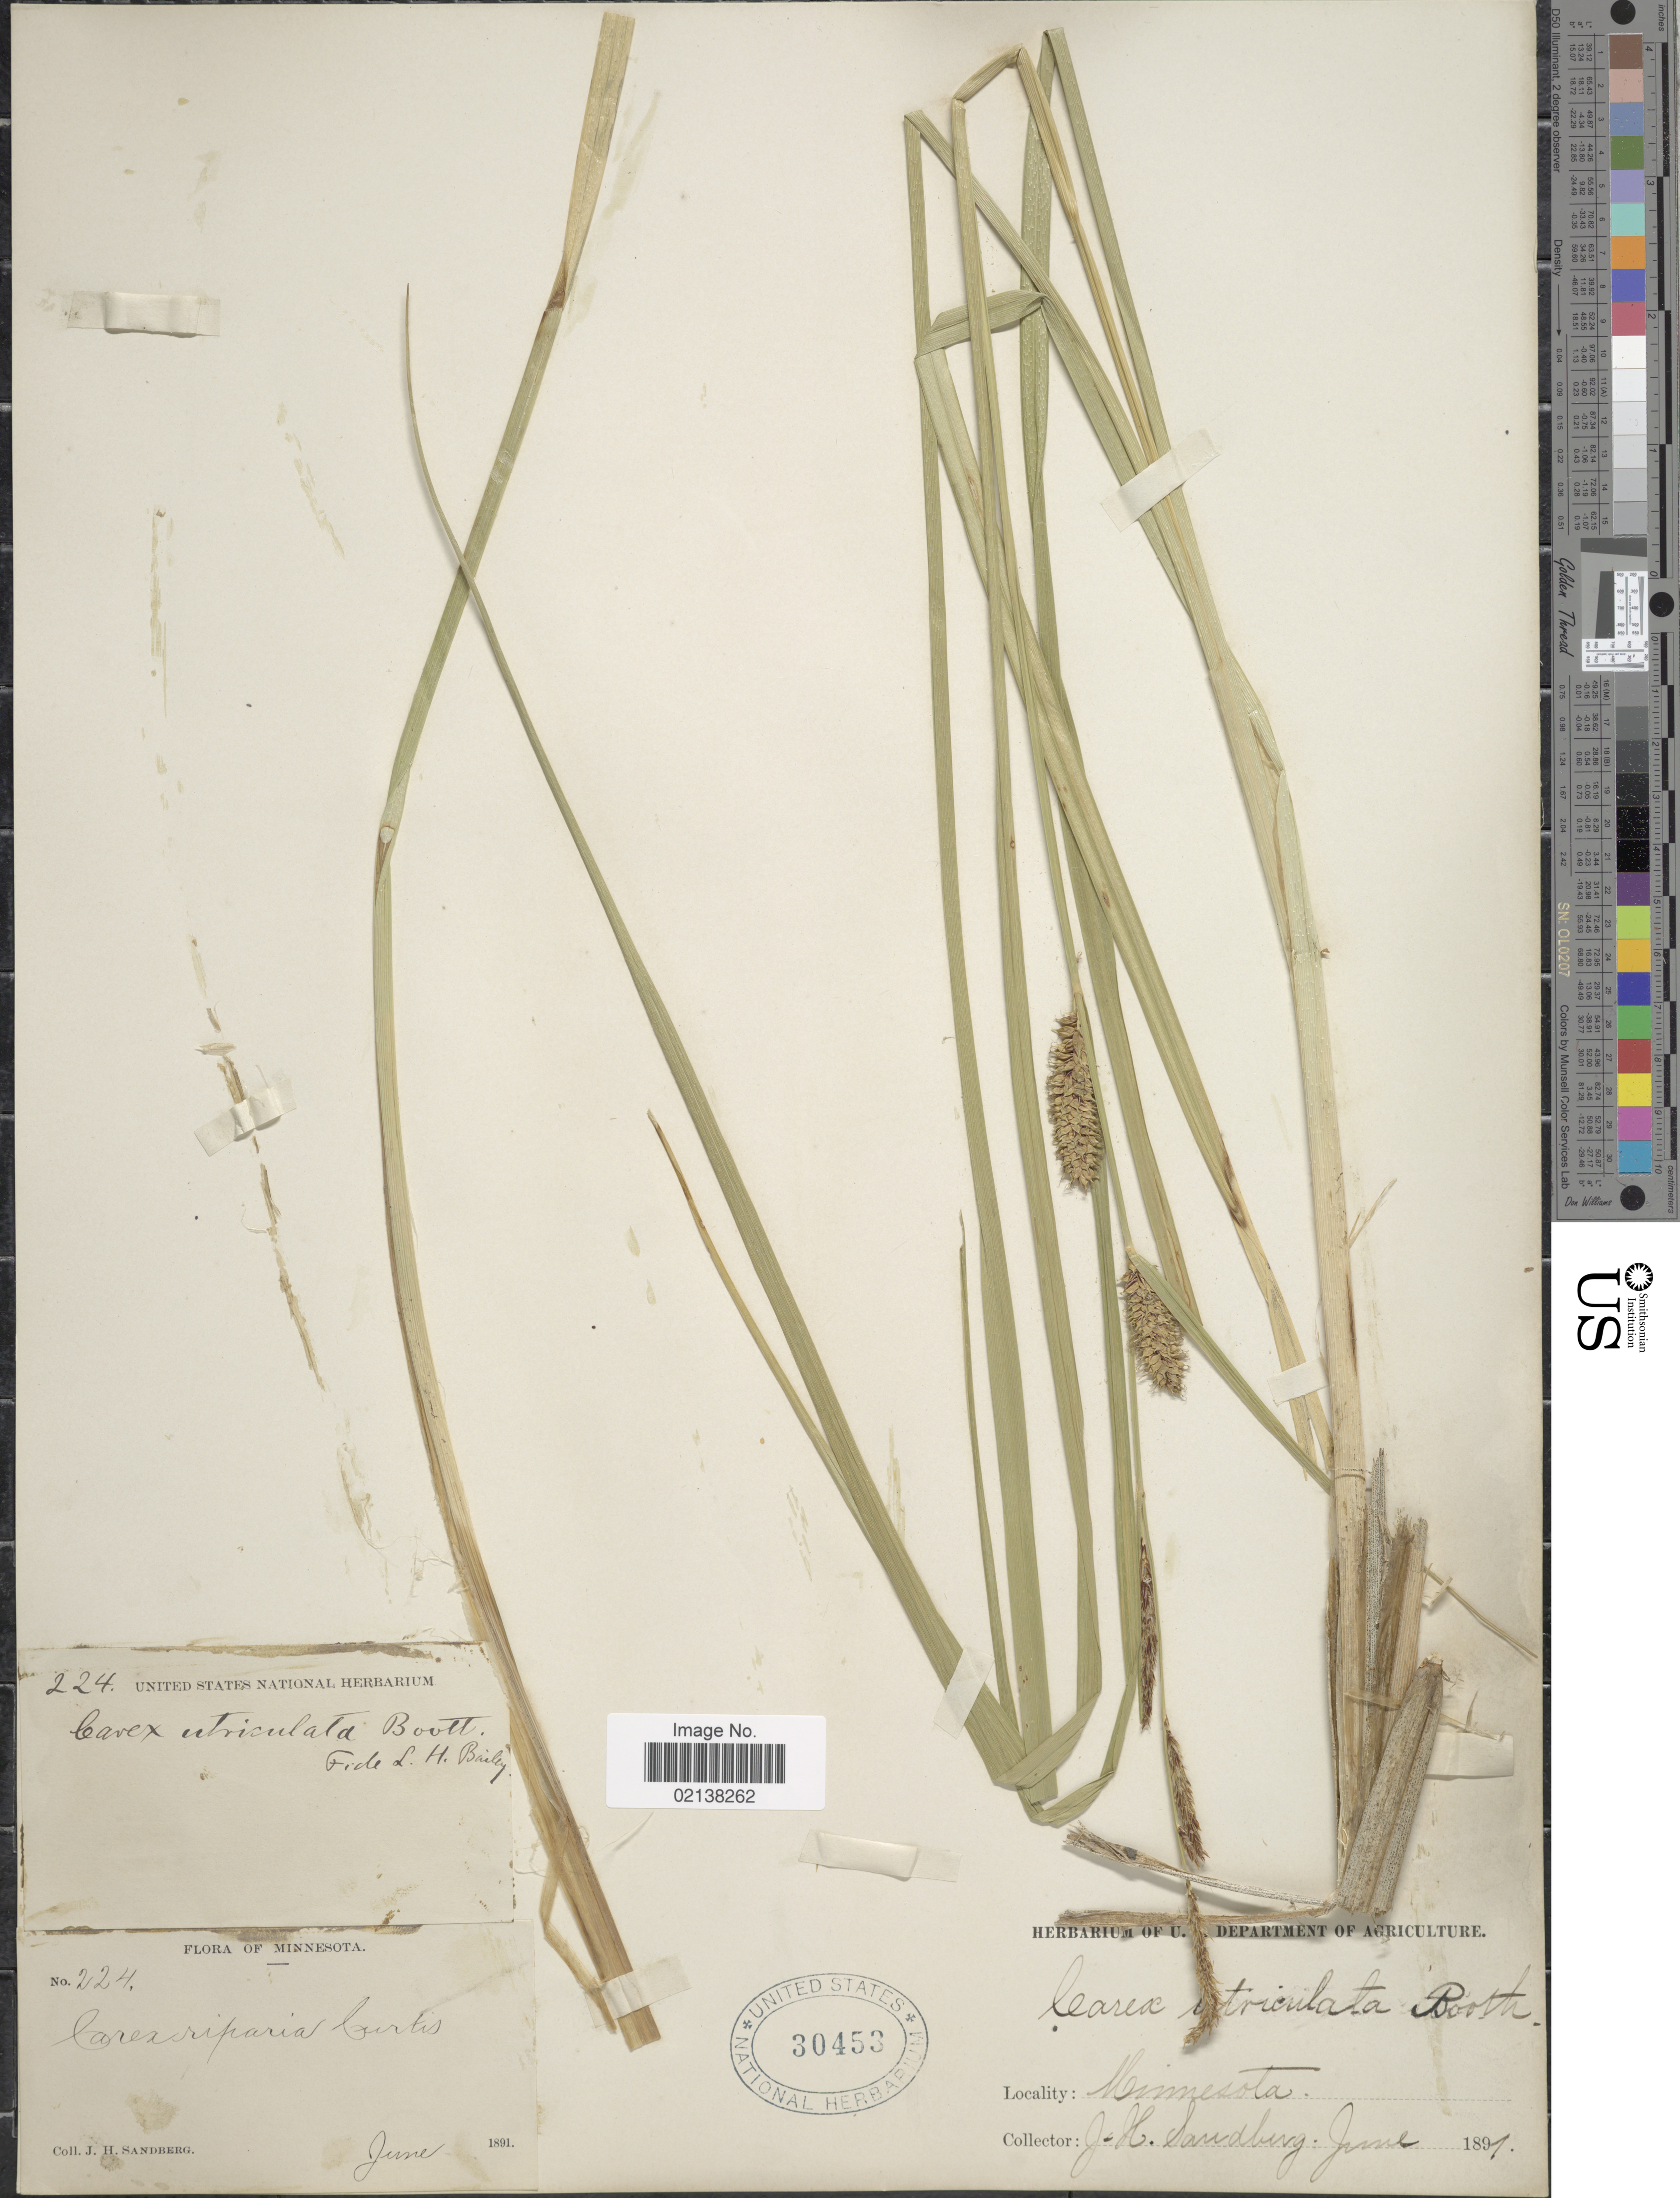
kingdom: Plantae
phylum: Tracheophyta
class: Liliopsida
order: Poales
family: Cyperaceae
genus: Carex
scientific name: Carex utriculata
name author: Boott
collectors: J. H. Sandberg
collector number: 224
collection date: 1891-06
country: United States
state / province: Minnesota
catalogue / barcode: US 30453